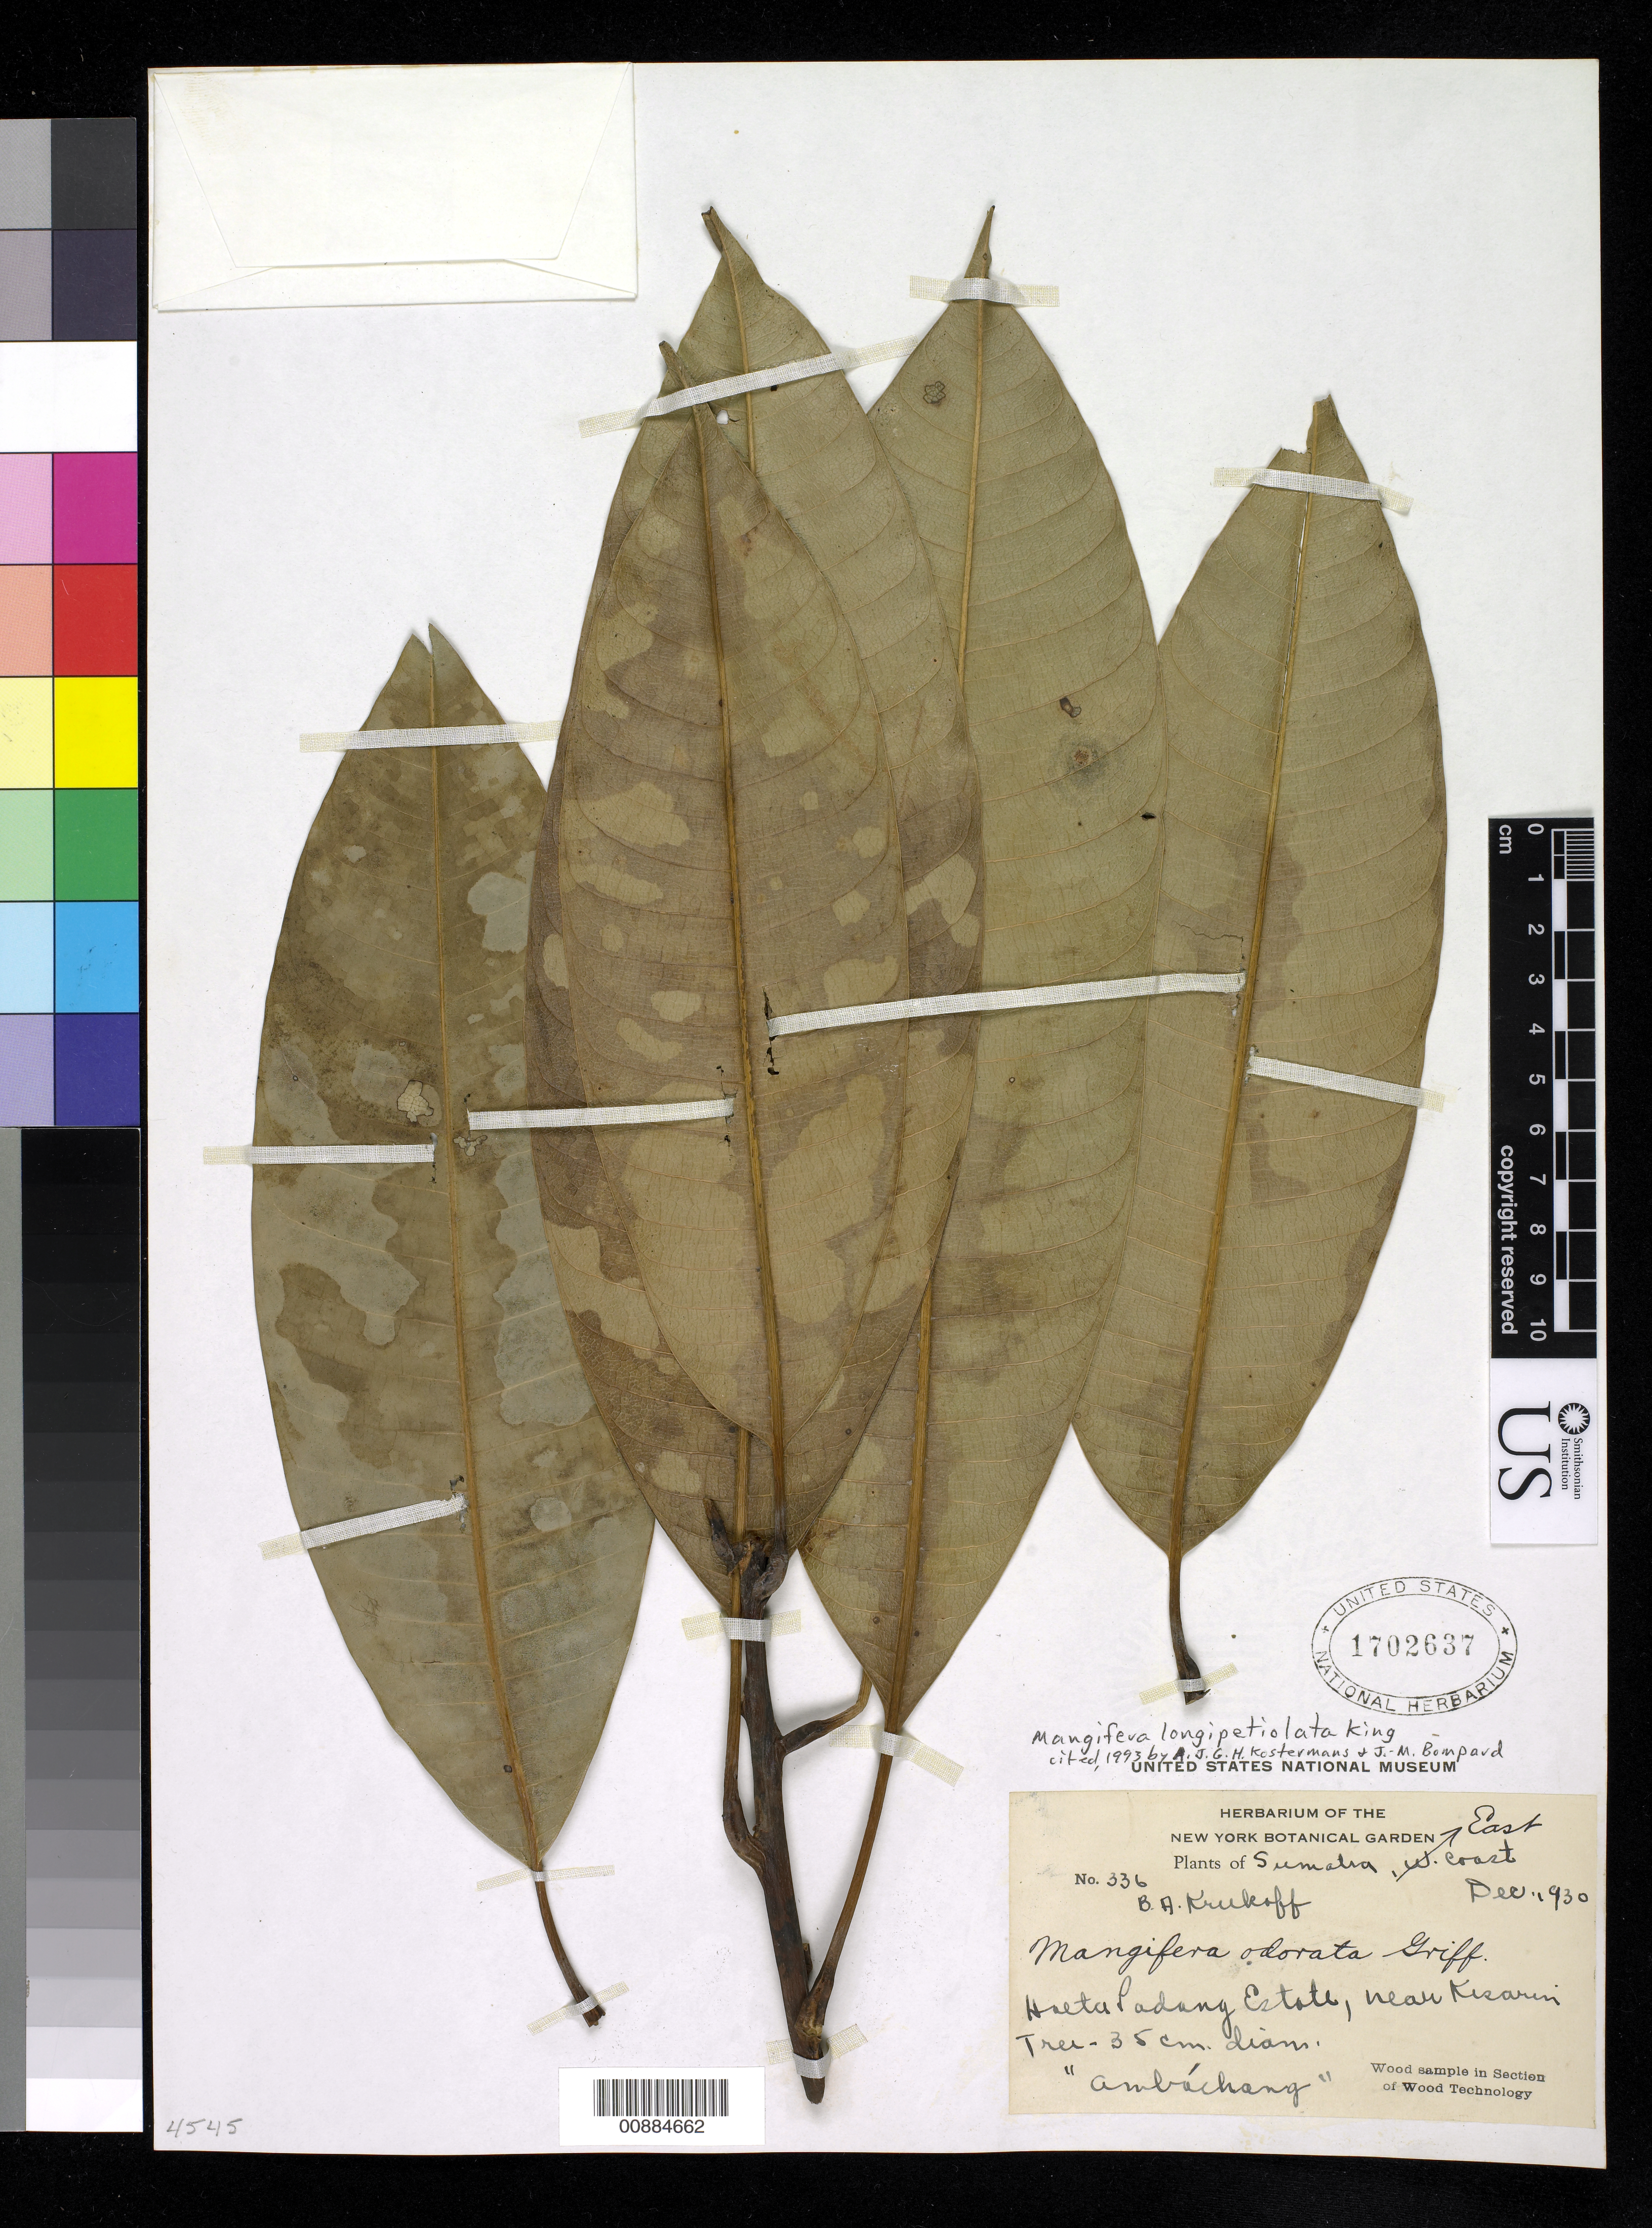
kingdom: Plantae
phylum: Tracheophyta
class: Magnoliopsida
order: Sapindales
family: Anacardiaceae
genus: Mangifera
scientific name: Mangifera longipetiolata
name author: King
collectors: B. A. Krukoff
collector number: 336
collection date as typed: Dec 1930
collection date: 1930-12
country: Indonesia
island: Sumatra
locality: Sumatra, East Coast, Huetafadang estate, near Kisarin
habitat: Huetafadang estate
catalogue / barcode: US 1702637